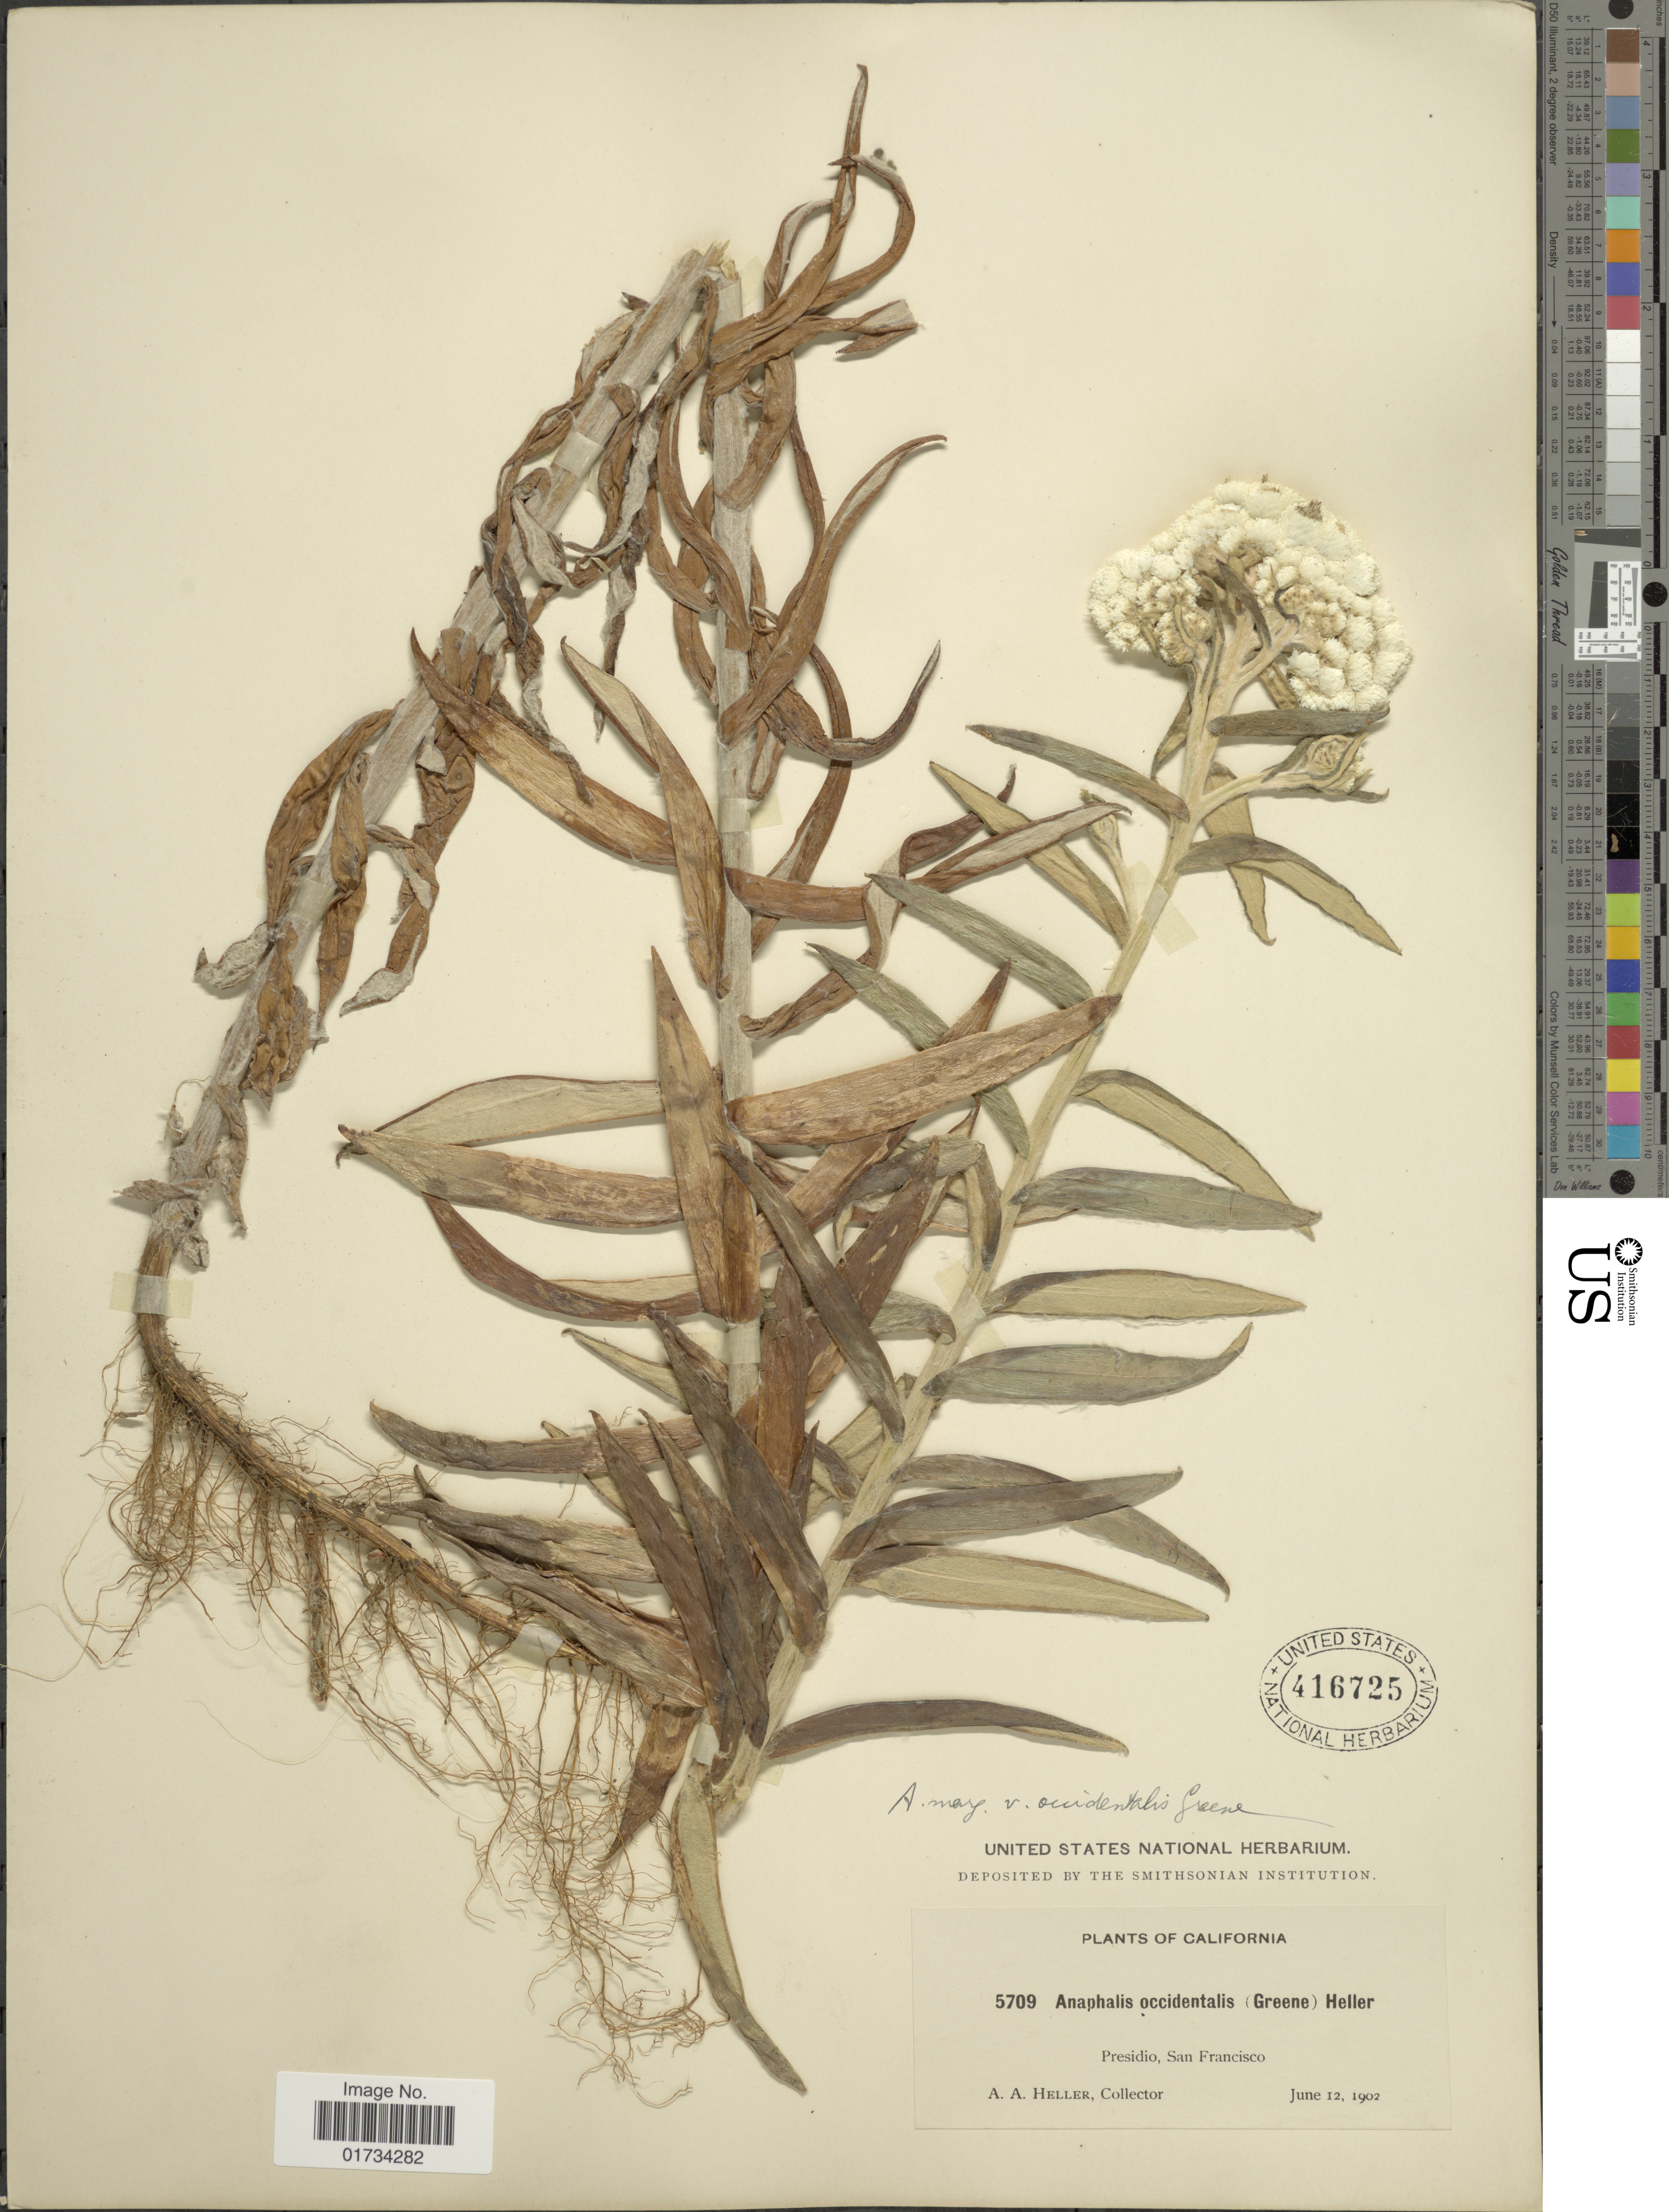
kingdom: Plantae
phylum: Tracheophyta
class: Magnoliopsida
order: Asterales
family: Asteraceae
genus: Anaphalis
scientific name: Anaphalis margaritacea var. occidentalis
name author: Greene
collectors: A. A. Heller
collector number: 5709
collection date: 1902-06-12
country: United States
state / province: California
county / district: San Francisco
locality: California. Presidio, San Francisco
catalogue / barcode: US 416725